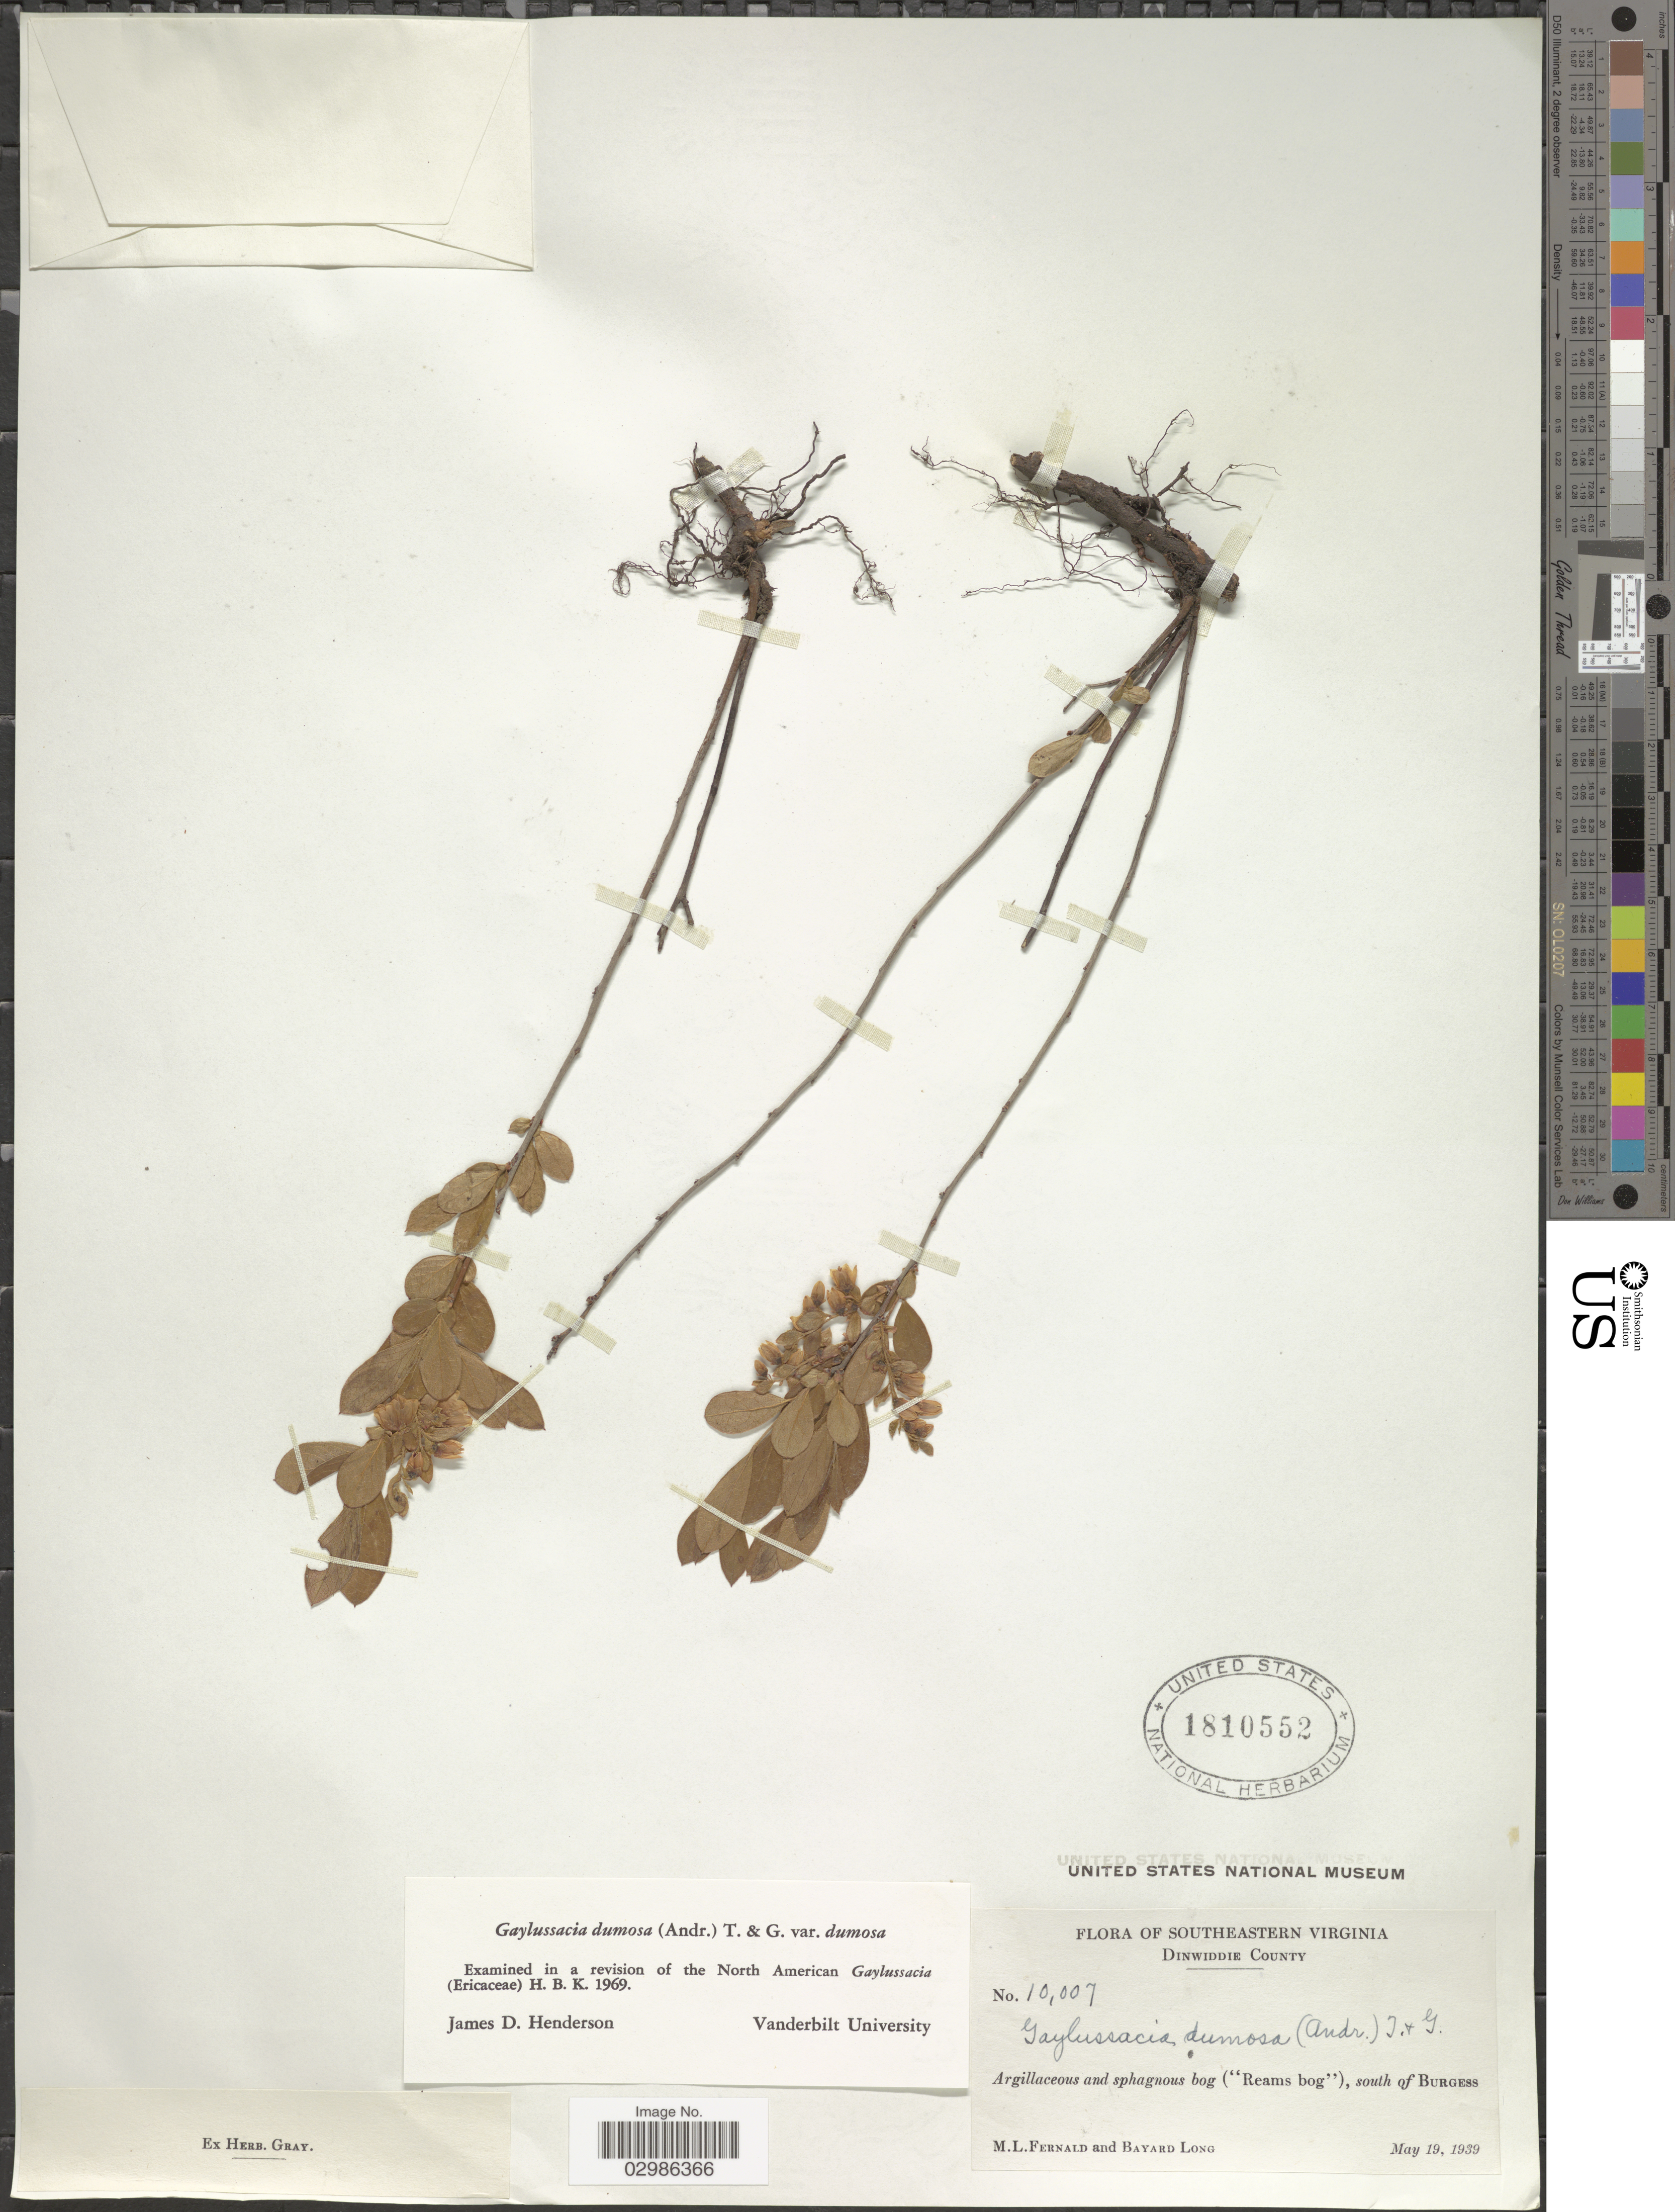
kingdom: Plantae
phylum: Tracheophyta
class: Magnoliopsida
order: Ericales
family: Ericaceae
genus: Gaylussacia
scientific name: Gaylussacia dumosa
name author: (Andrews) Torr. & A. Gray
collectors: M. L. Fernald & B. Long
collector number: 10007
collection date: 1939-05-19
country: United States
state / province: Virginia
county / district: Dinwiddie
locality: Southeastern Virginia, Dinwiddie County, south of Burgess.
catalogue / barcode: US 1810552